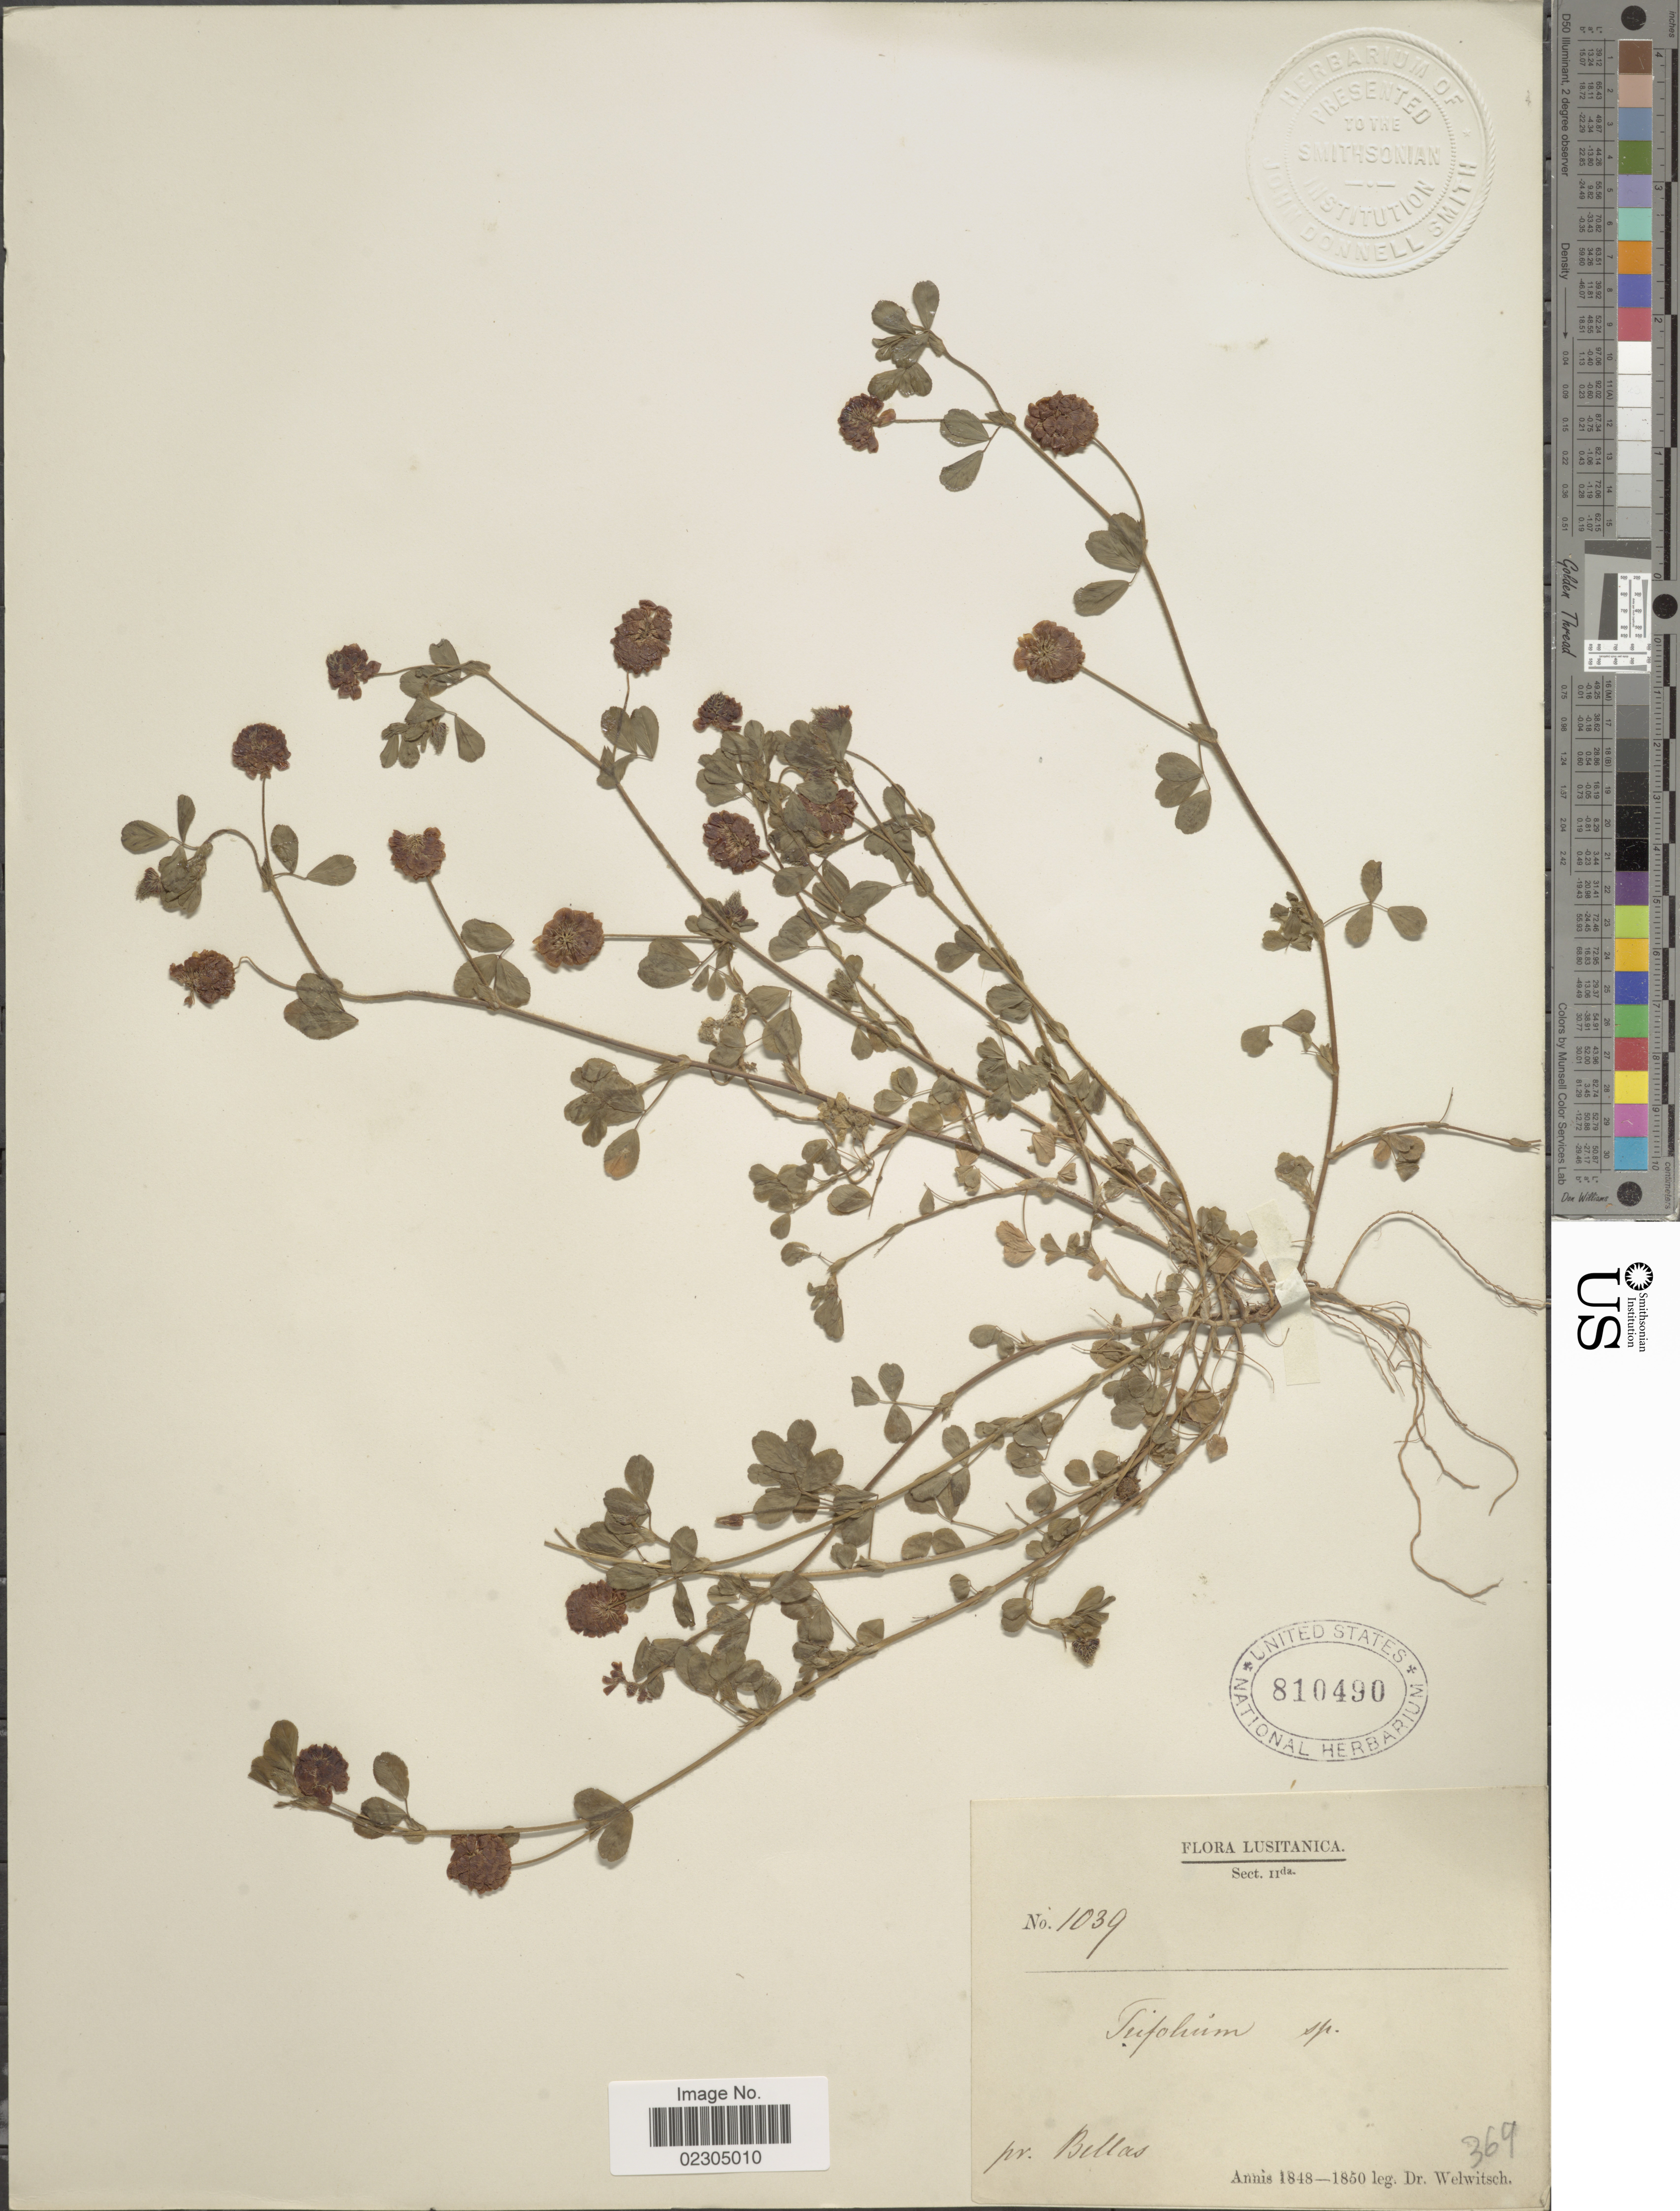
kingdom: Plantae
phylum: Tracheophyta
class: Magnoliopsida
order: Fabales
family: Fabaceae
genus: Trifolium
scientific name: Trifolium sp.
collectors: -. Welwitsch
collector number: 369?/1039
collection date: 1848/1850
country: Portugal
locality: Lusitanica. pr. Bellas.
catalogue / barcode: US 810490